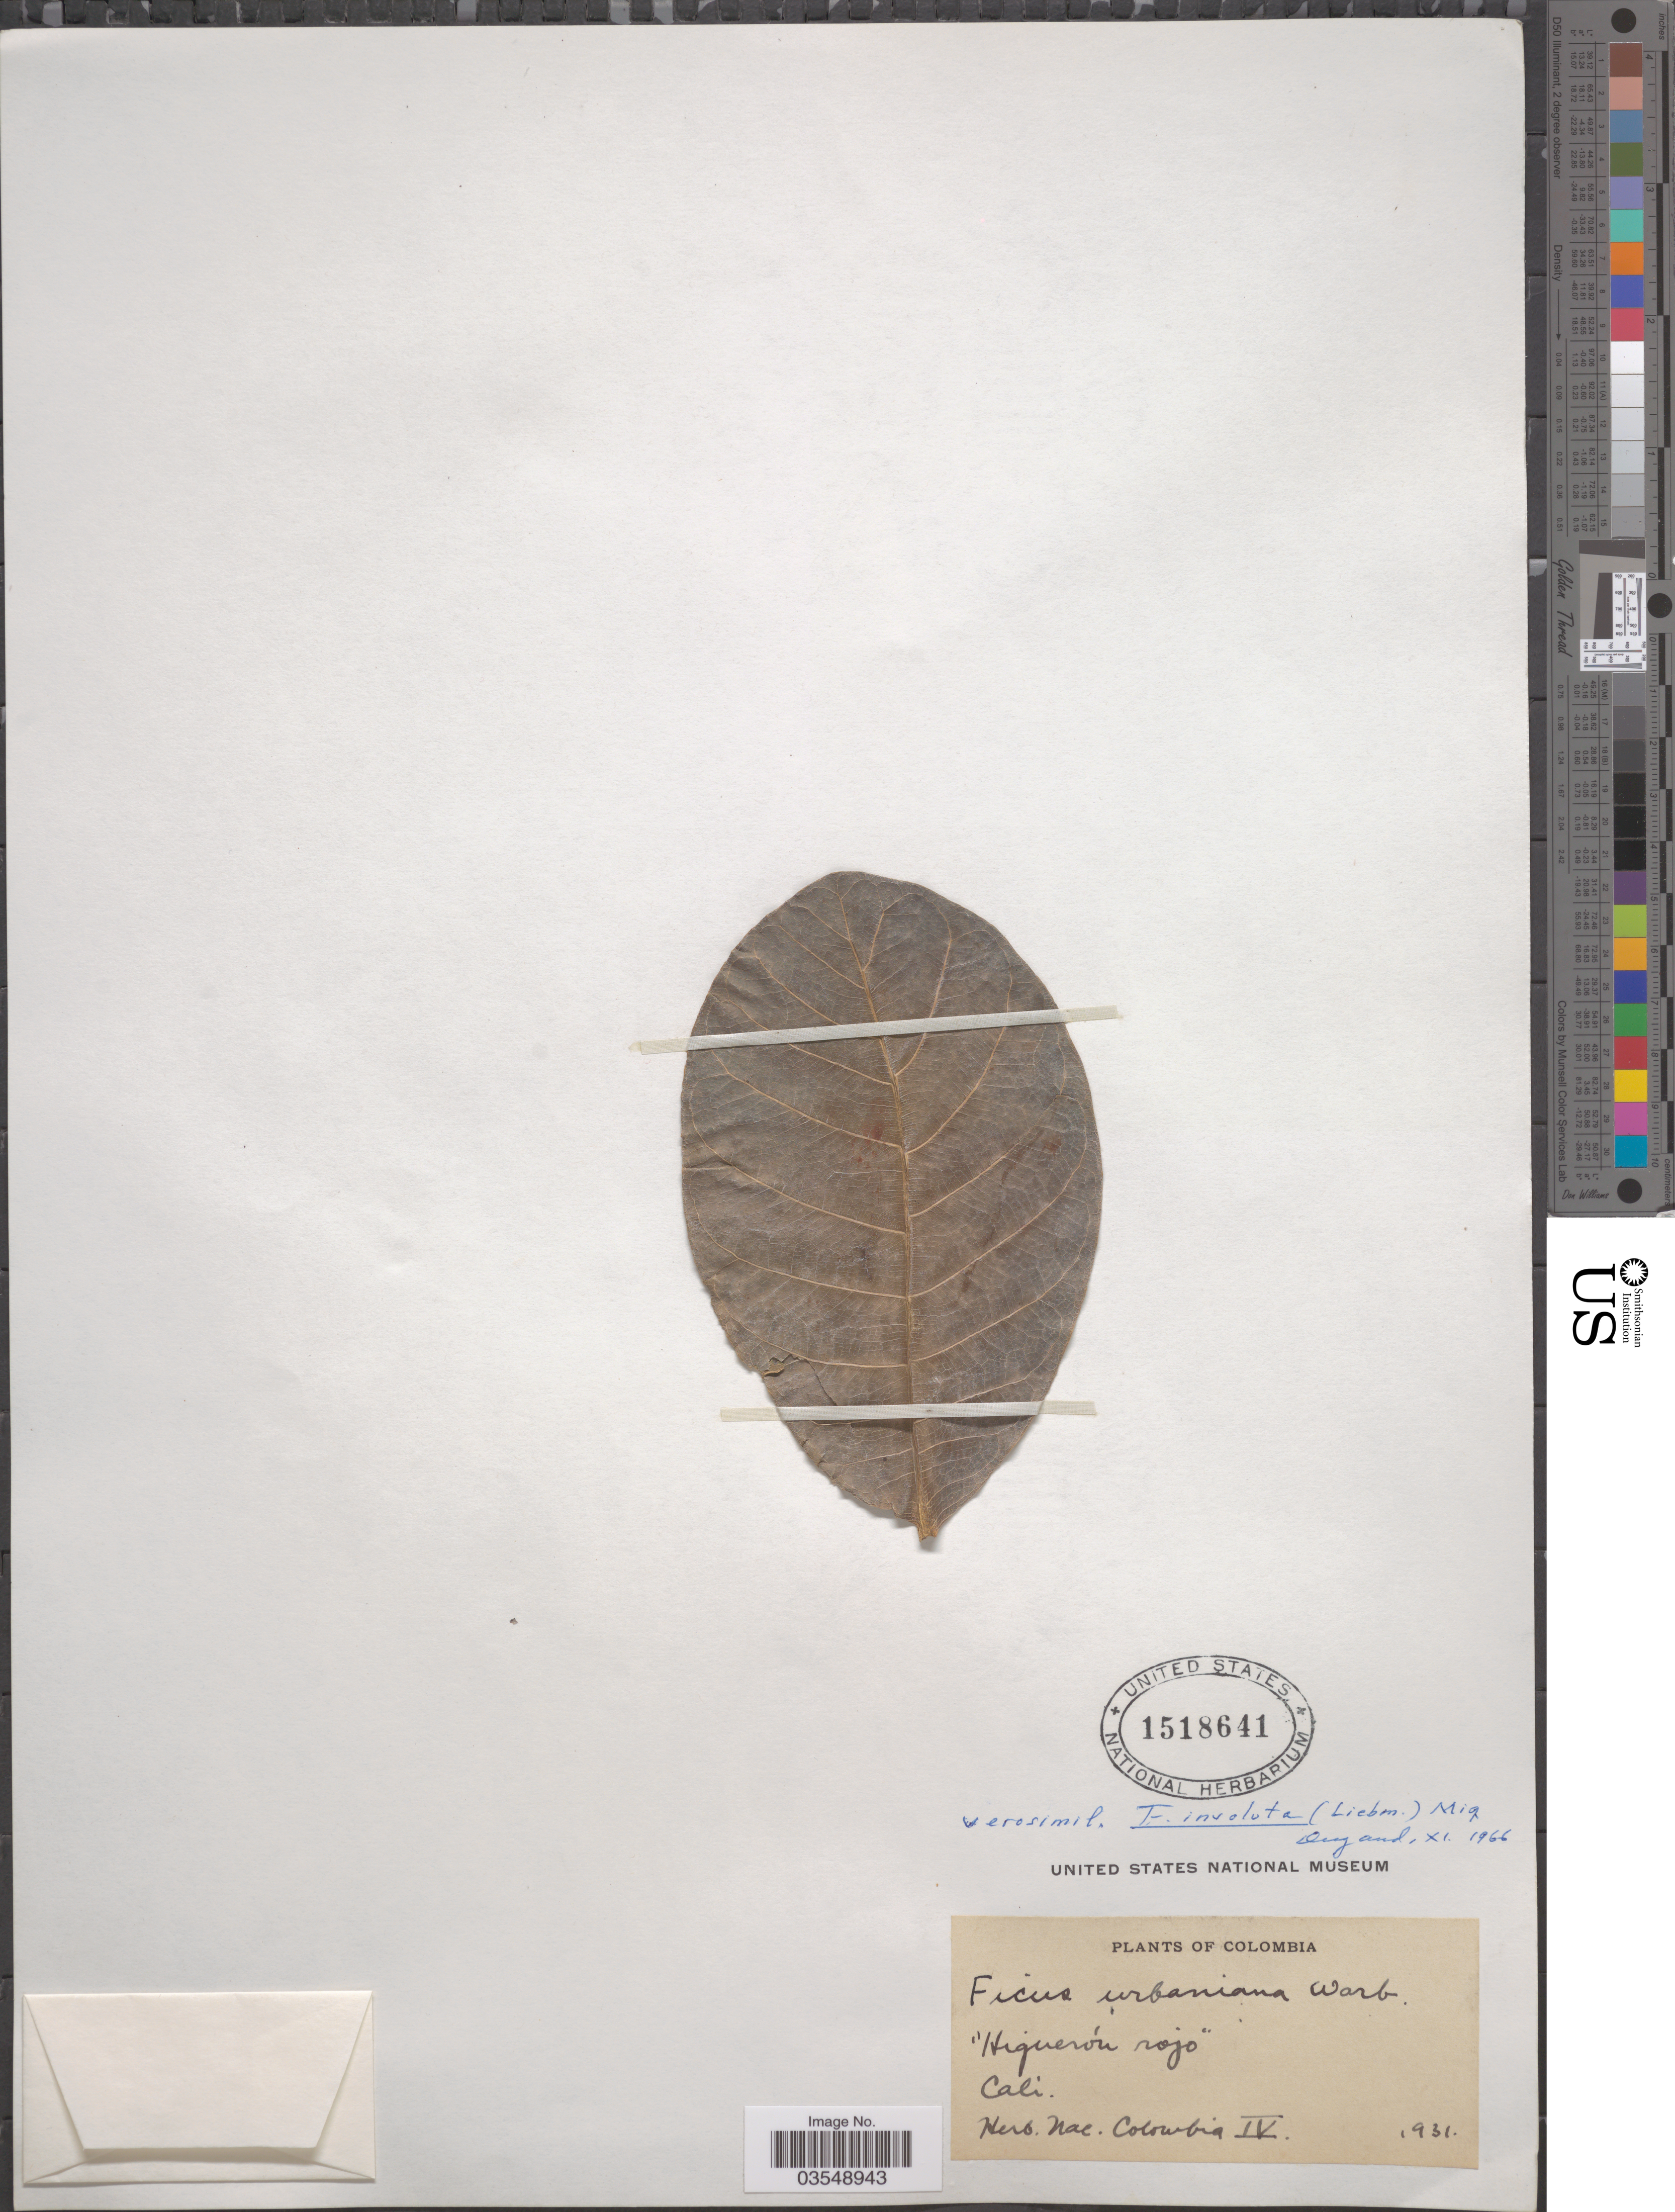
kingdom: Plantae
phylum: Tracheophyta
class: Magnoliopsida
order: Rosales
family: Moraceae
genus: Ficus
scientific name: Ficus obtusifolia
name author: Kunth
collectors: ex herb. Nac. Colomb.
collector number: IV?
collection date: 1931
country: Colombia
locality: Cali.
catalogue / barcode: US 1518641